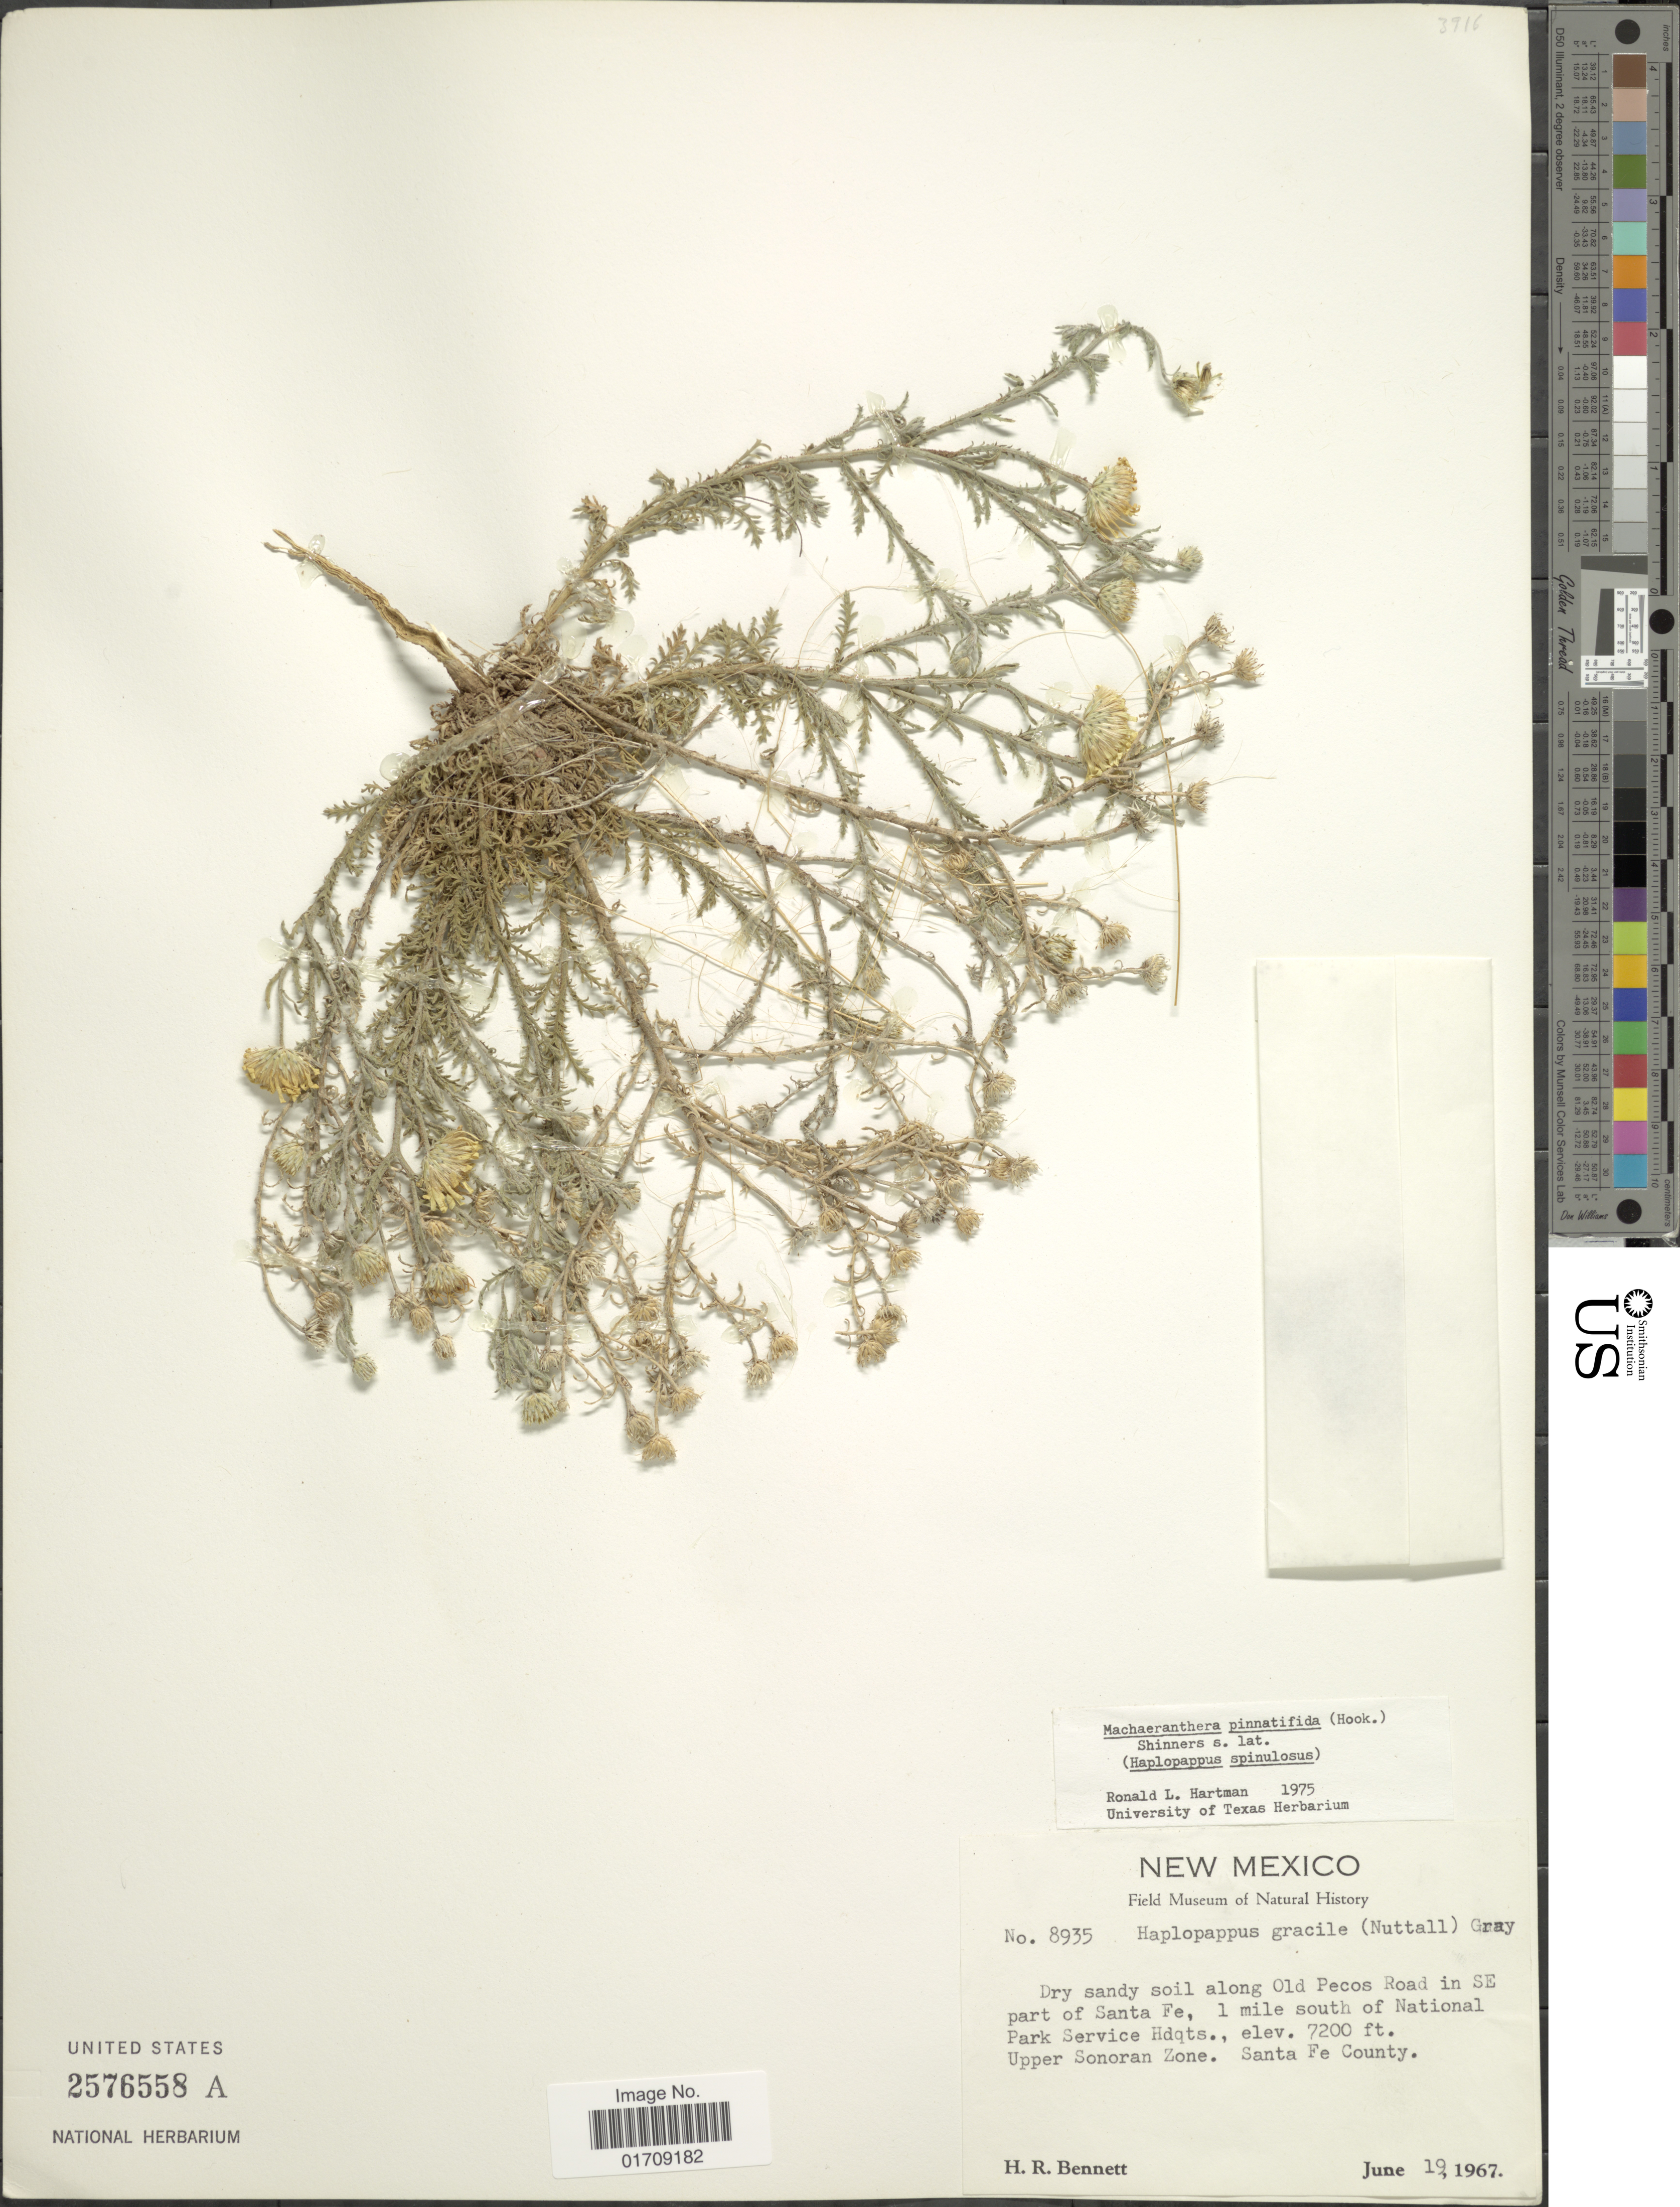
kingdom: Plantae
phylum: Tracheophyta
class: Magnoliopsida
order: Asterales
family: Asteraceae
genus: Machaeranthera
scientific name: Machaeranthera pinnatifida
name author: (Hook.) Shinners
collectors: H. R. Bennett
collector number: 8935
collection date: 1967-06-19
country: United States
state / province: New Mexico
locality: Along old Pecos Road in SE part of Santa Fe, 1 miles south of National Park Service Hdqts., Upper Sonoran Zone, Santa Fe County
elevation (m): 2195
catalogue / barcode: US 2576558A